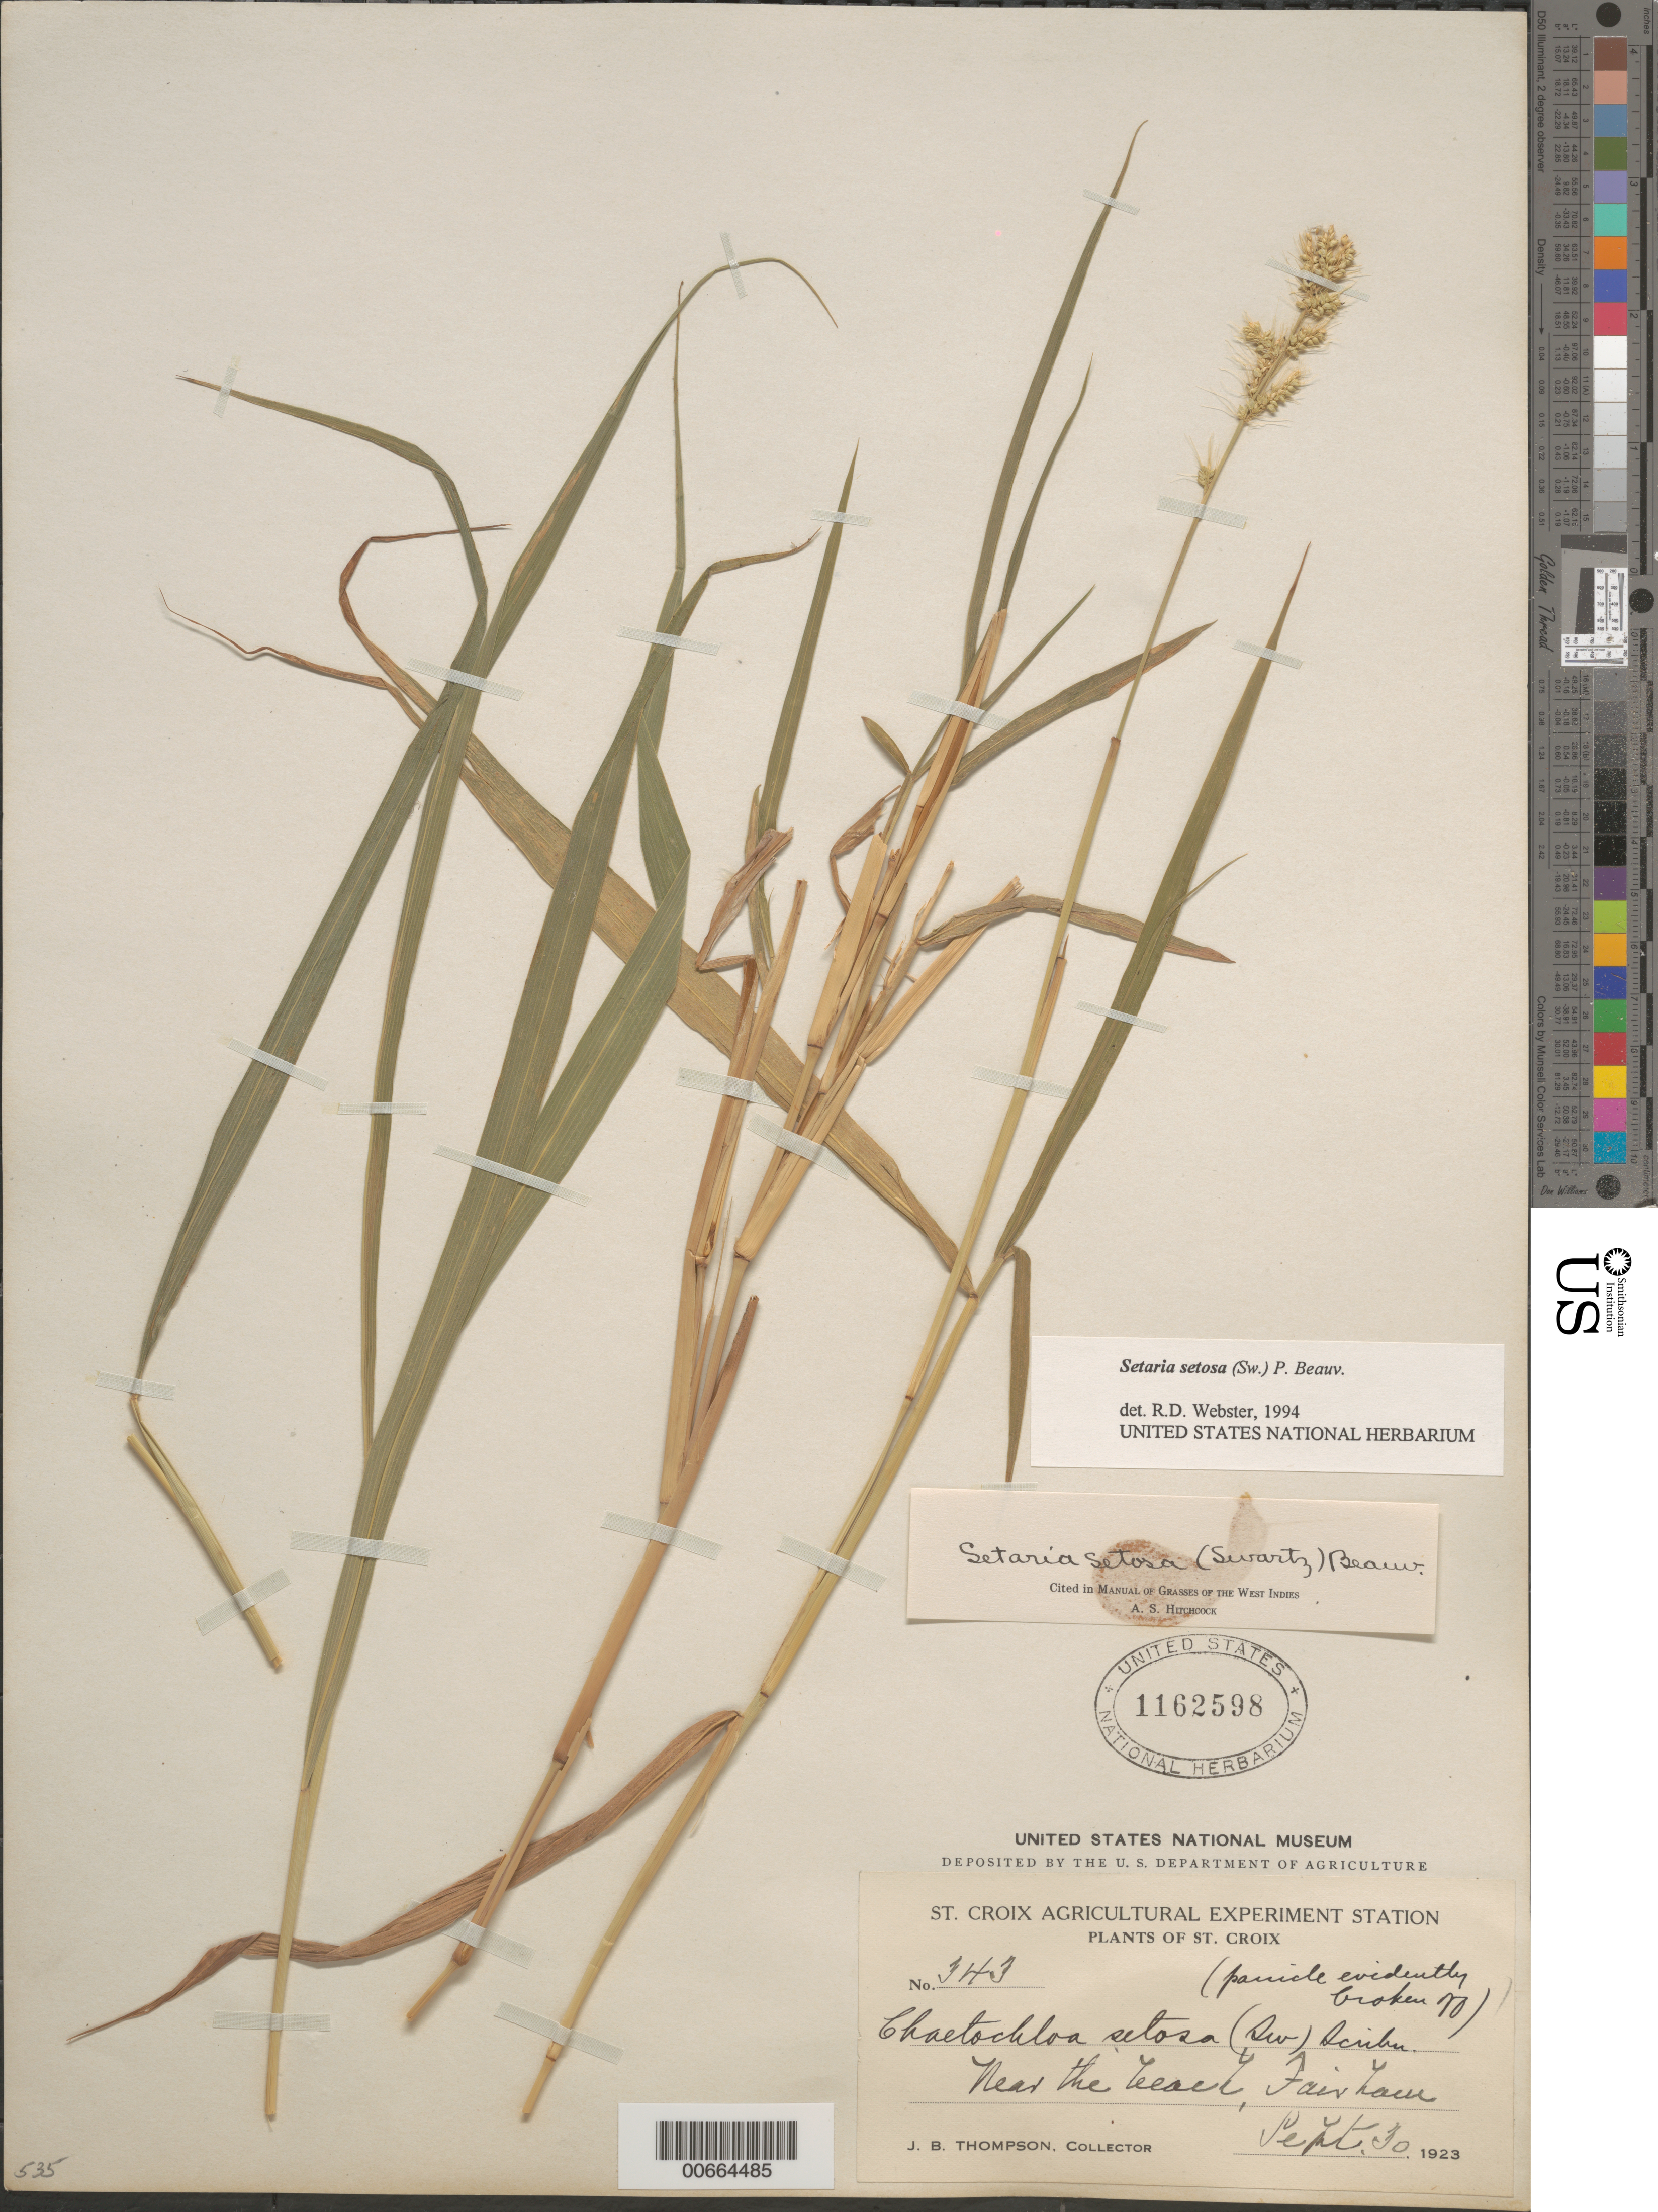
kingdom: Plantae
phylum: Tracheophyta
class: Liliopsida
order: Poales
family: Poaceae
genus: Setaria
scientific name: Setaria setosa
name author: (Sw.) P. Beauv.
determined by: Webster, Robert D.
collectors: J. B. Thompson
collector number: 343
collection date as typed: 30 Sep 1923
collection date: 1923-09-30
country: U.S. Virgin Islands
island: St. Croix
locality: St. Croix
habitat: Near the beach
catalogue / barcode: US 1162598